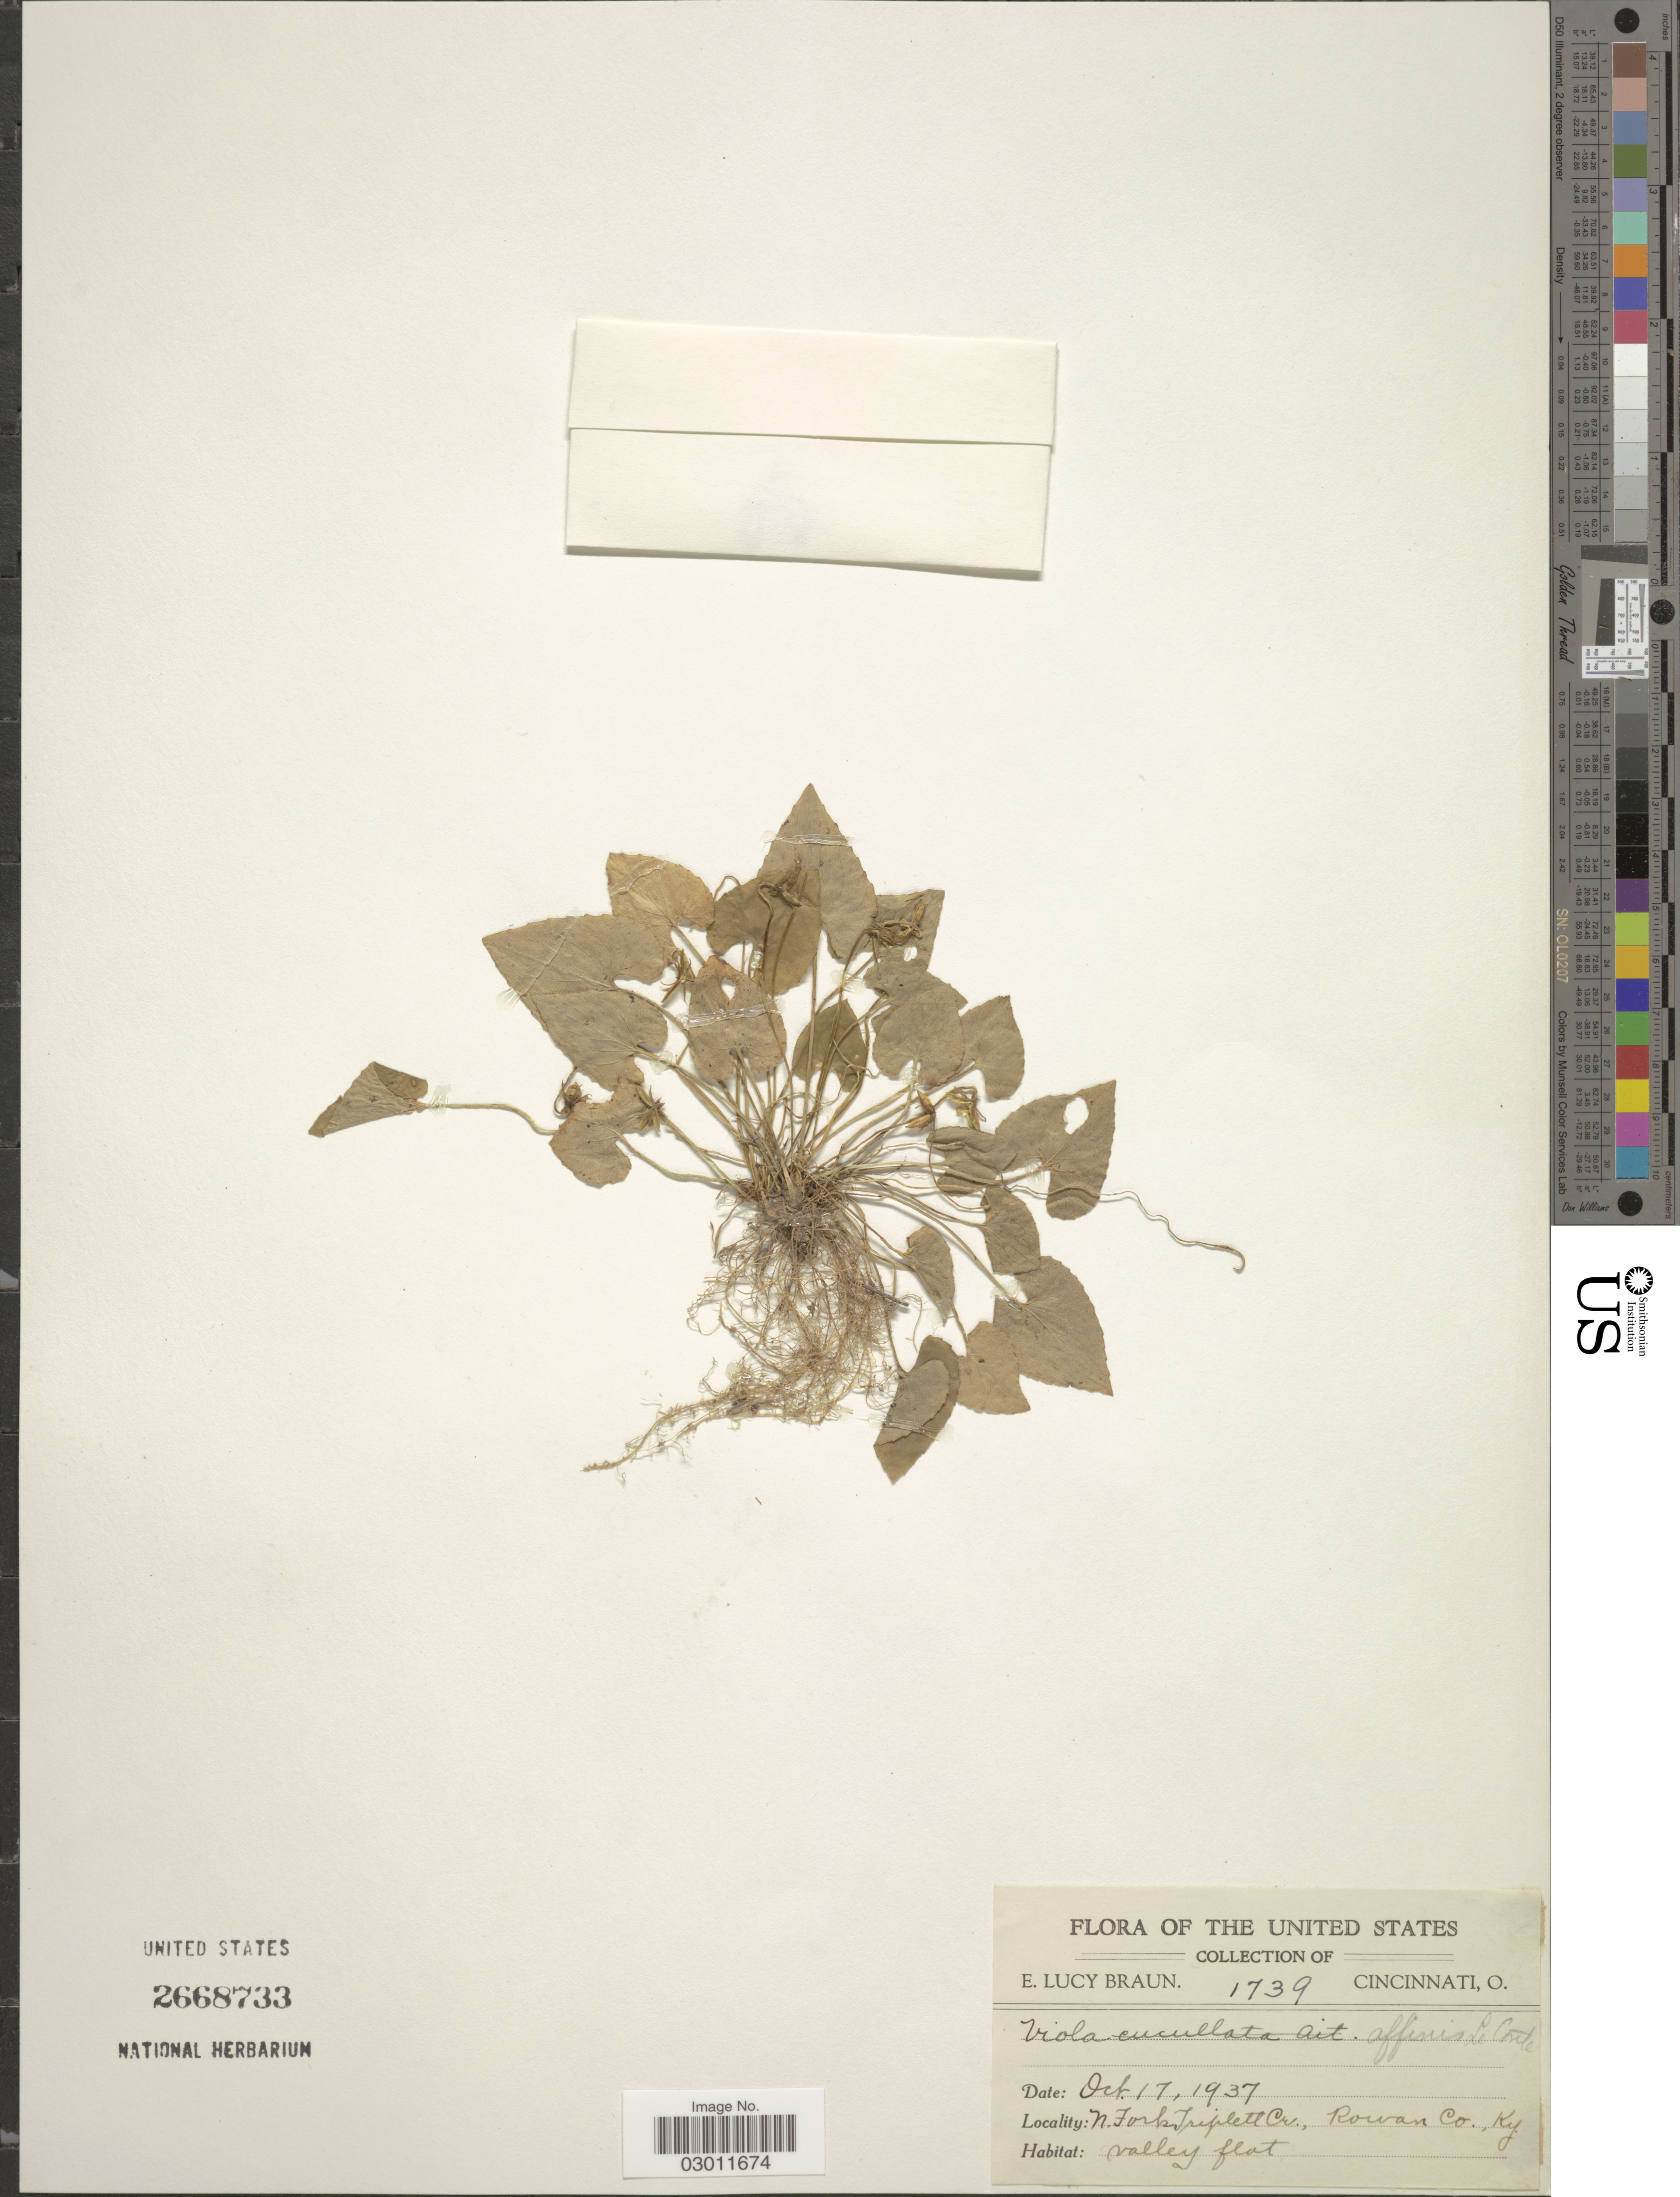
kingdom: Plantae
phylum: Tracheophyta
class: Magnoliopsida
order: Malpighiales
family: Violaceae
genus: Viola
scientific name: Viola affinis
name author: LeConte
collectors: E. L. Braun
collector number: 1739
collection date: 1937-10-17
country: United States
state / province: Kentucky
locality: N. Fork, Triplett Cr., Rowan Co.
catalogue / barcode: US 2668733